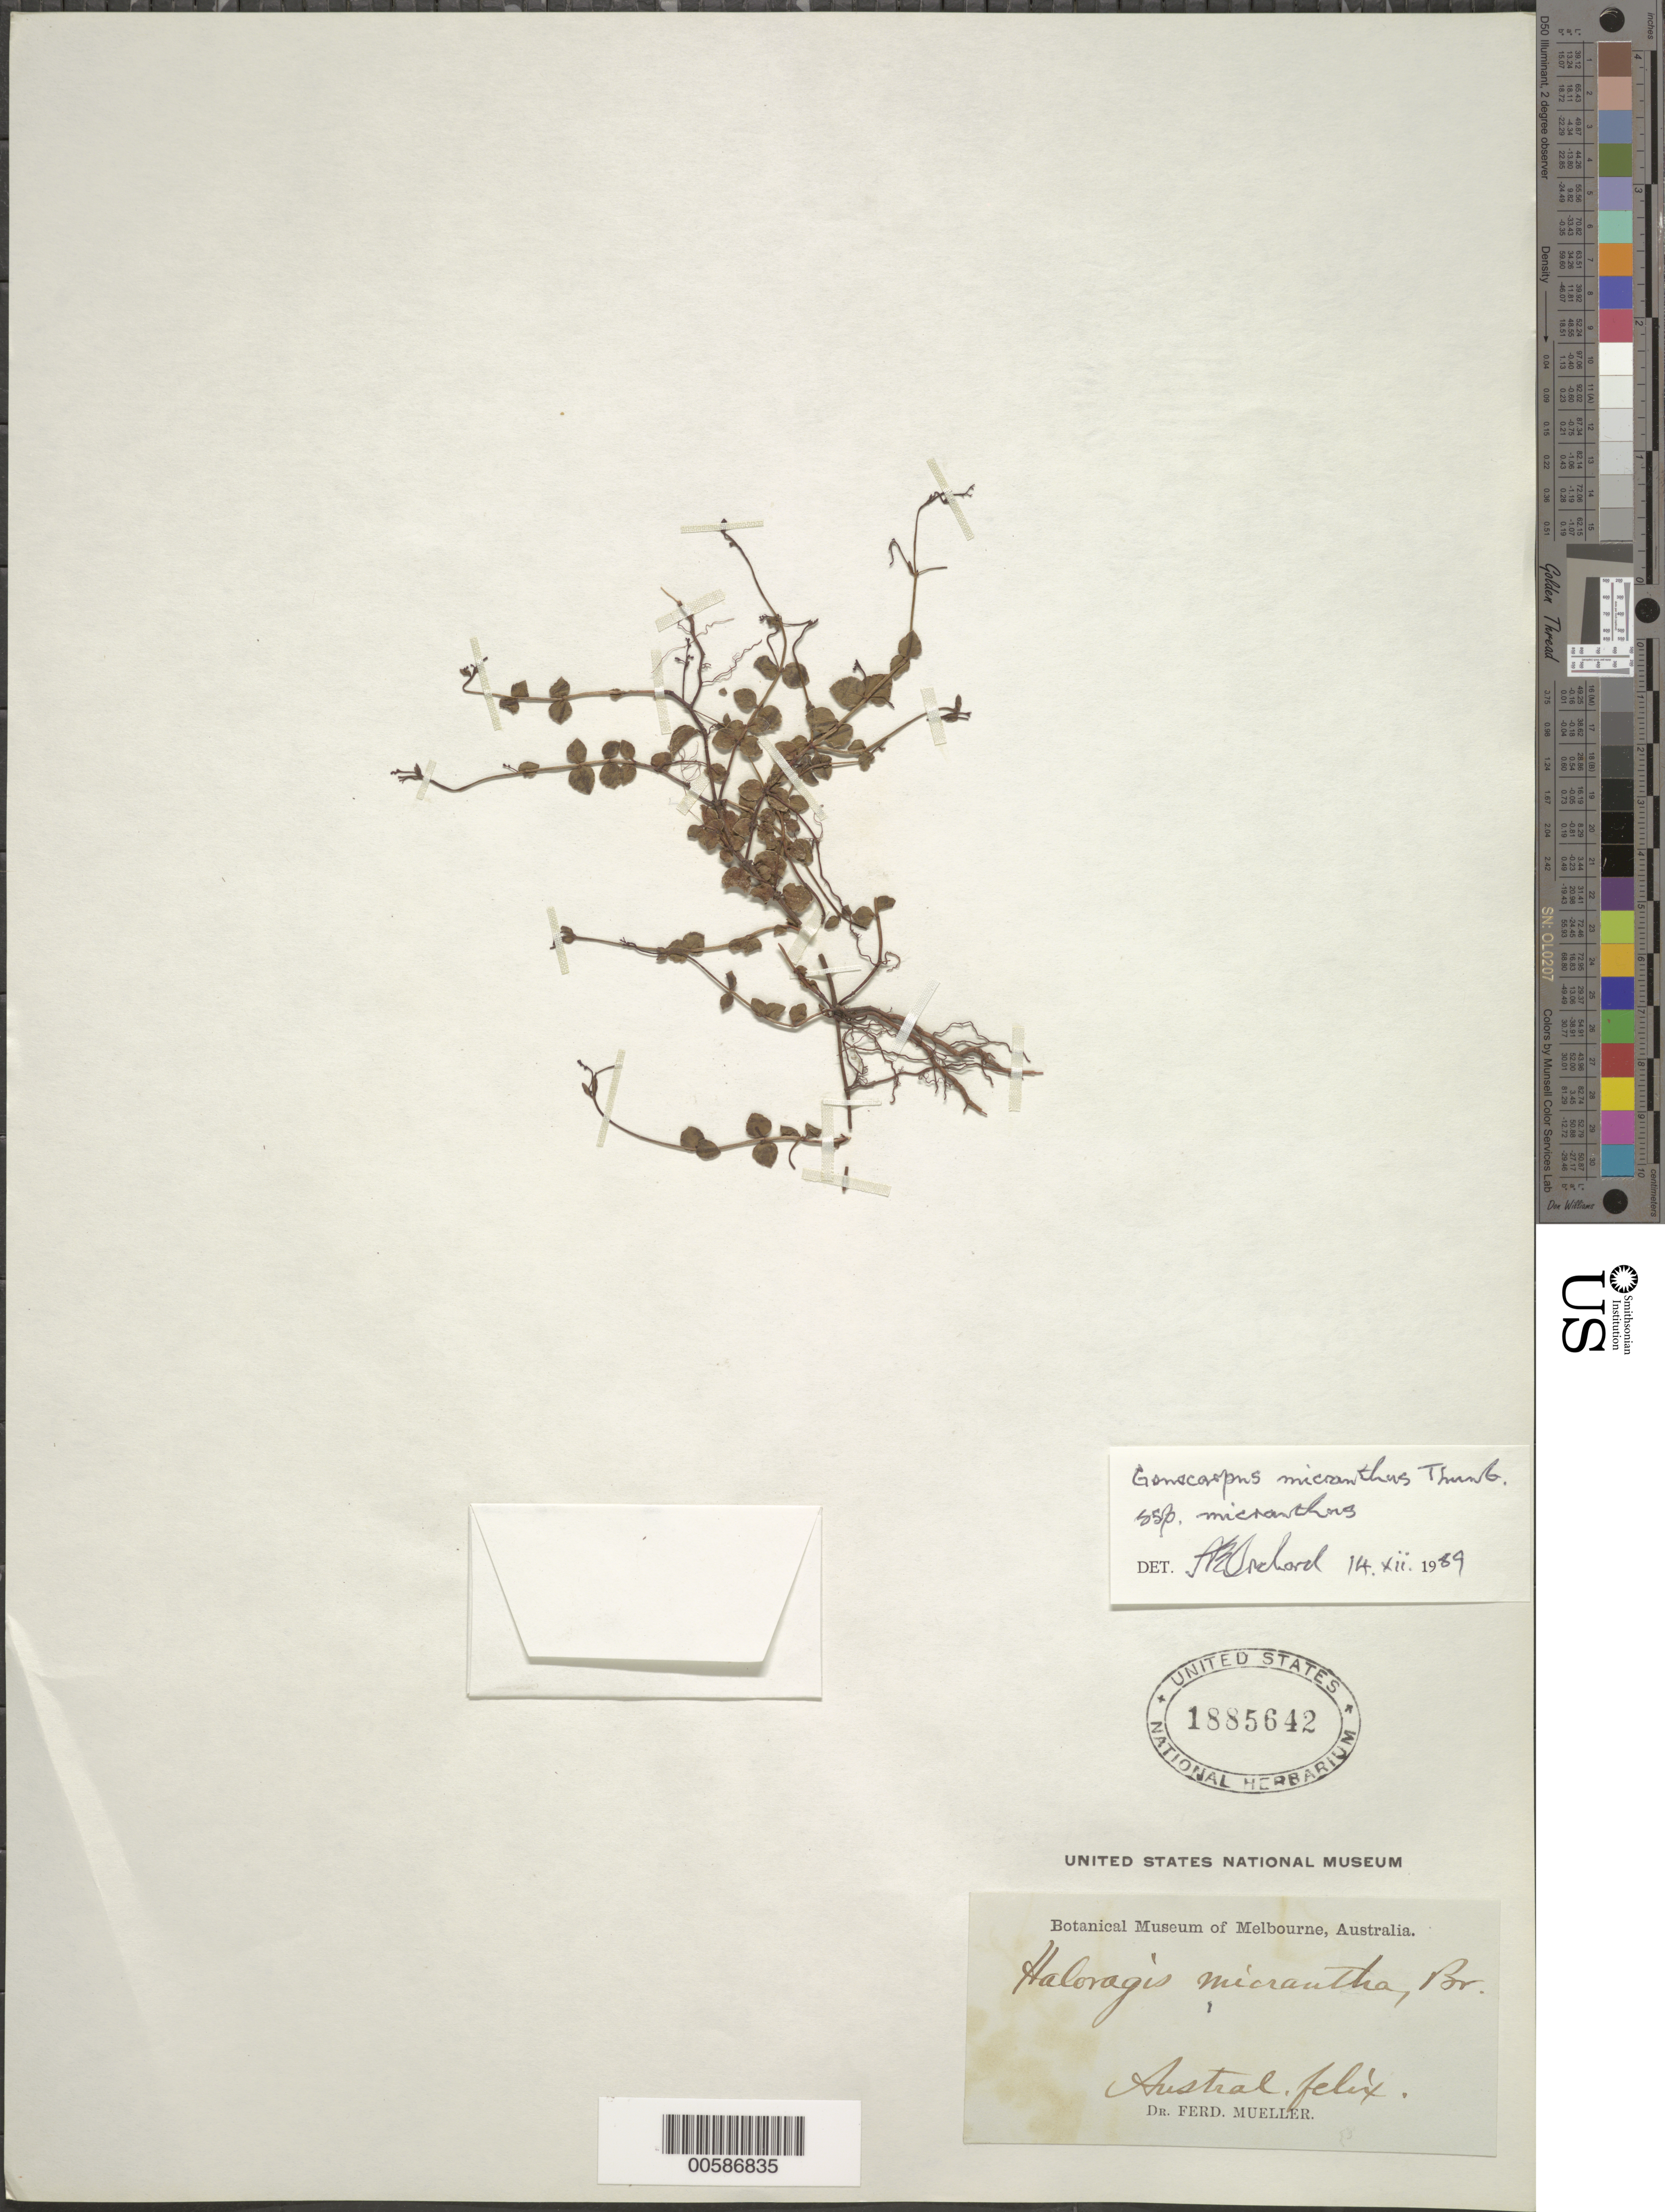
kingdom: Plantae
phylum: Tracheophyta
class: Magnoliopsida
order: Saxifragales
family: Haloragaceae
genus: Gonocarpus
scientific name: Gonocarpus micranthus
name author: Thunb.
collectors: F. Mueller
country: Australia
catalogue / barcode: US 1885642